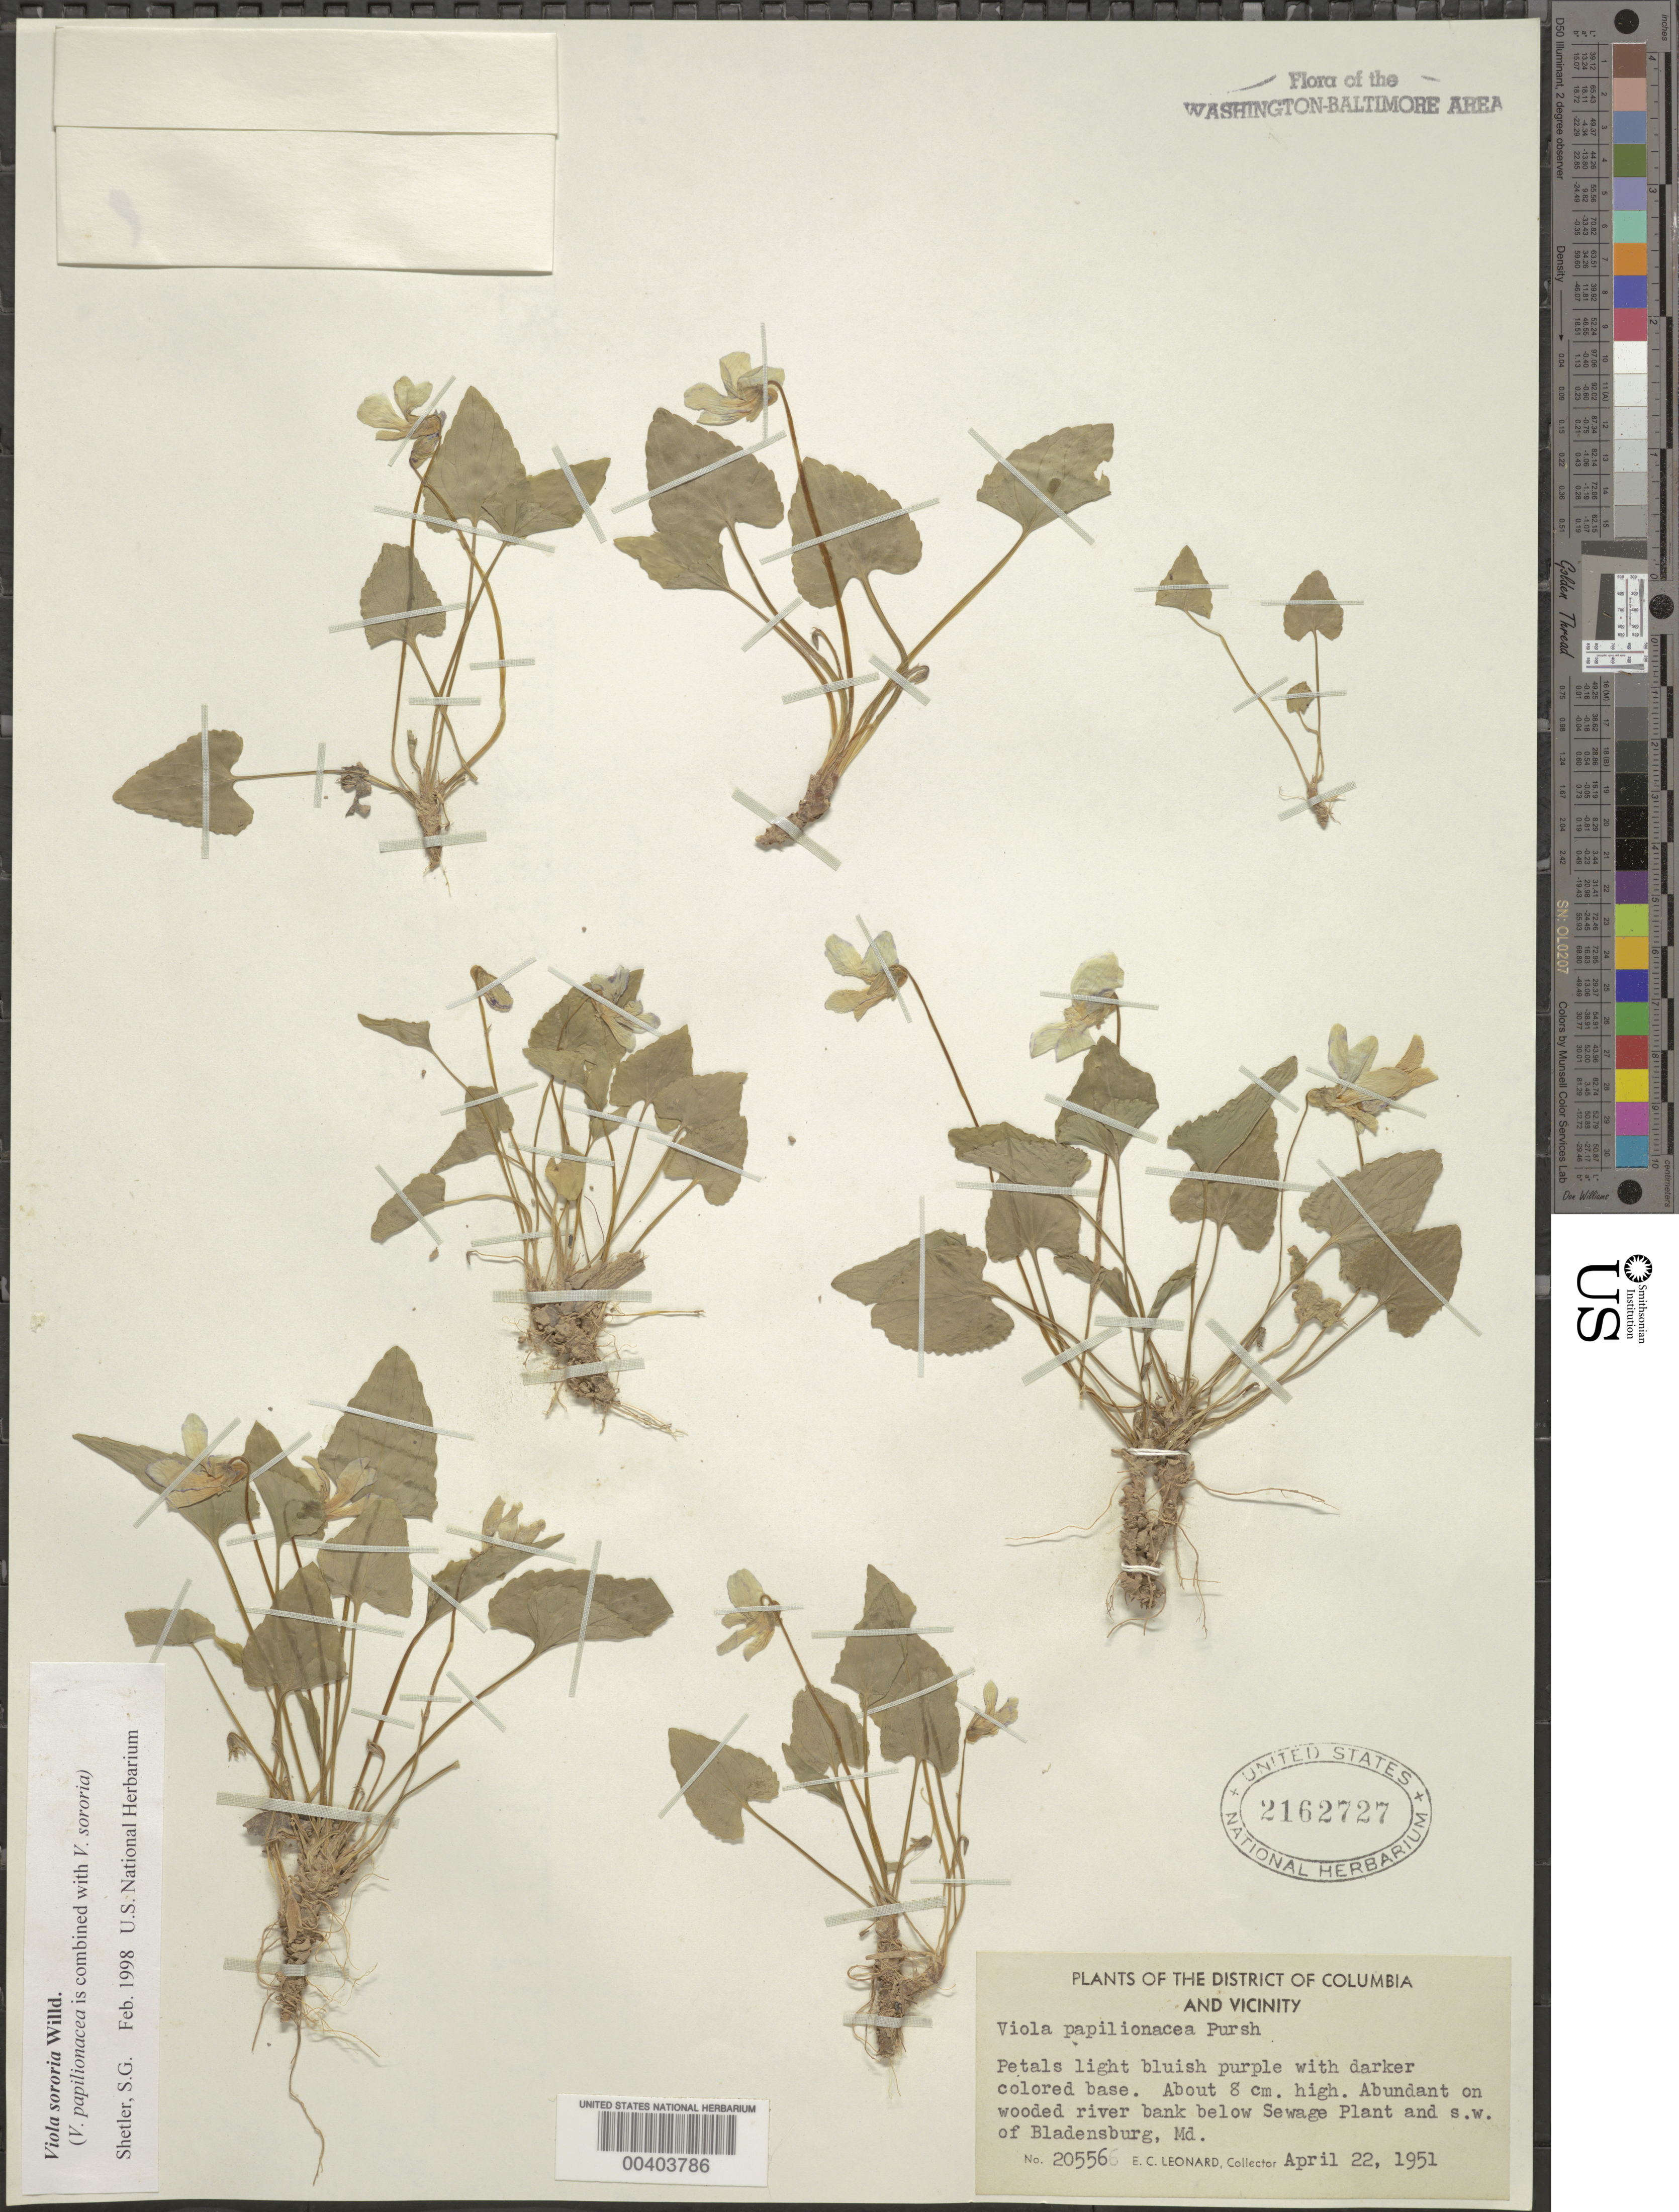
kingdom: Plantae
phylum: Tracheophyta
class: Magnoliopsida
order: Malpighiales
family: Violaceae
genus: Viola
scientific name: Viola sororia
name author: Willd.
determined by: Shetler, Stanwyn G., (US), NMNH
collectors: E. C. Leonard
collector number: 20556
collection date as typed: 22 Apr 1951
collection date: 1951-04-22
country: United States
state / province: Maryland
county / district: Prince George's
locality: Below Sewage Plant, southwest of Bladensburg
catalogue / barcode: US 2162727